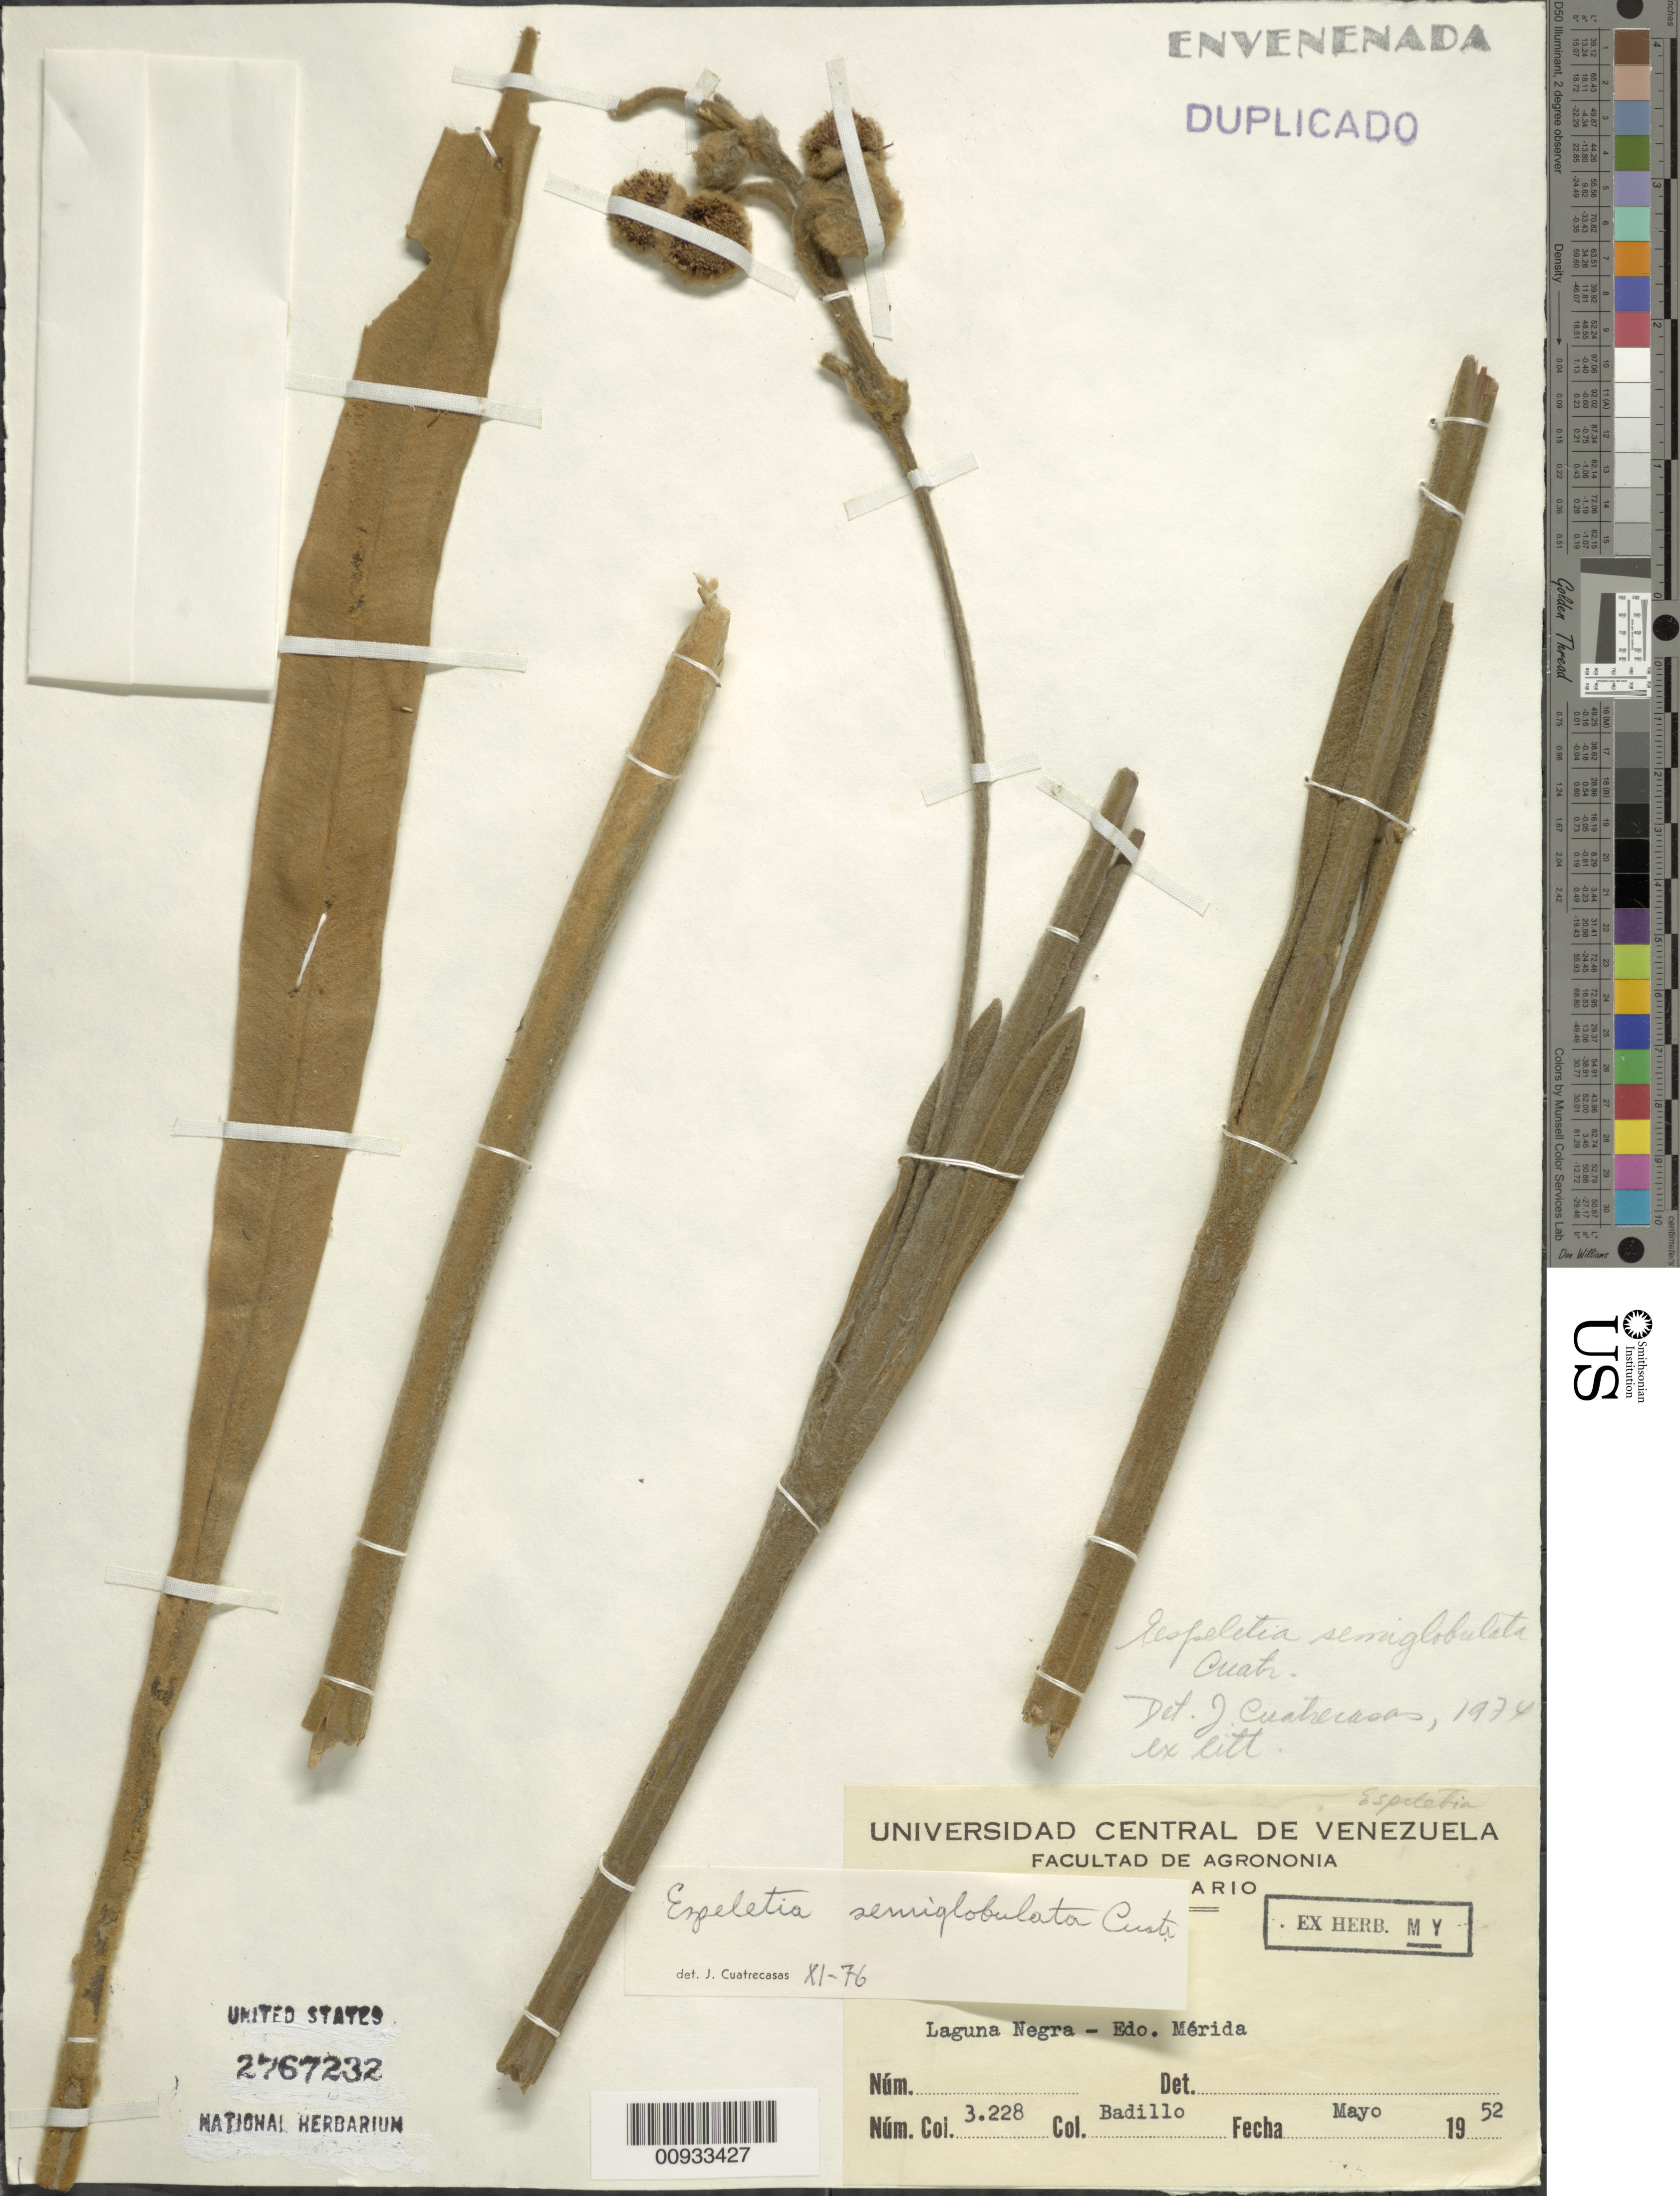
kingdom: Plantae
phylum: Tracheophyta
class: Magnoliopsida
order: Asterales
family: Asteraceae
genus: Espeletia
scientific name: Espeletia semiglobulata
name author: Cuatrec.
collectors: V. Badillo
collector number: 3228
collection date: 1952-05-01/1952-05-31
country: Venezuela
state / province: Mérida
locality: Laguna Negra.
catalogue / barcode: US 2767232